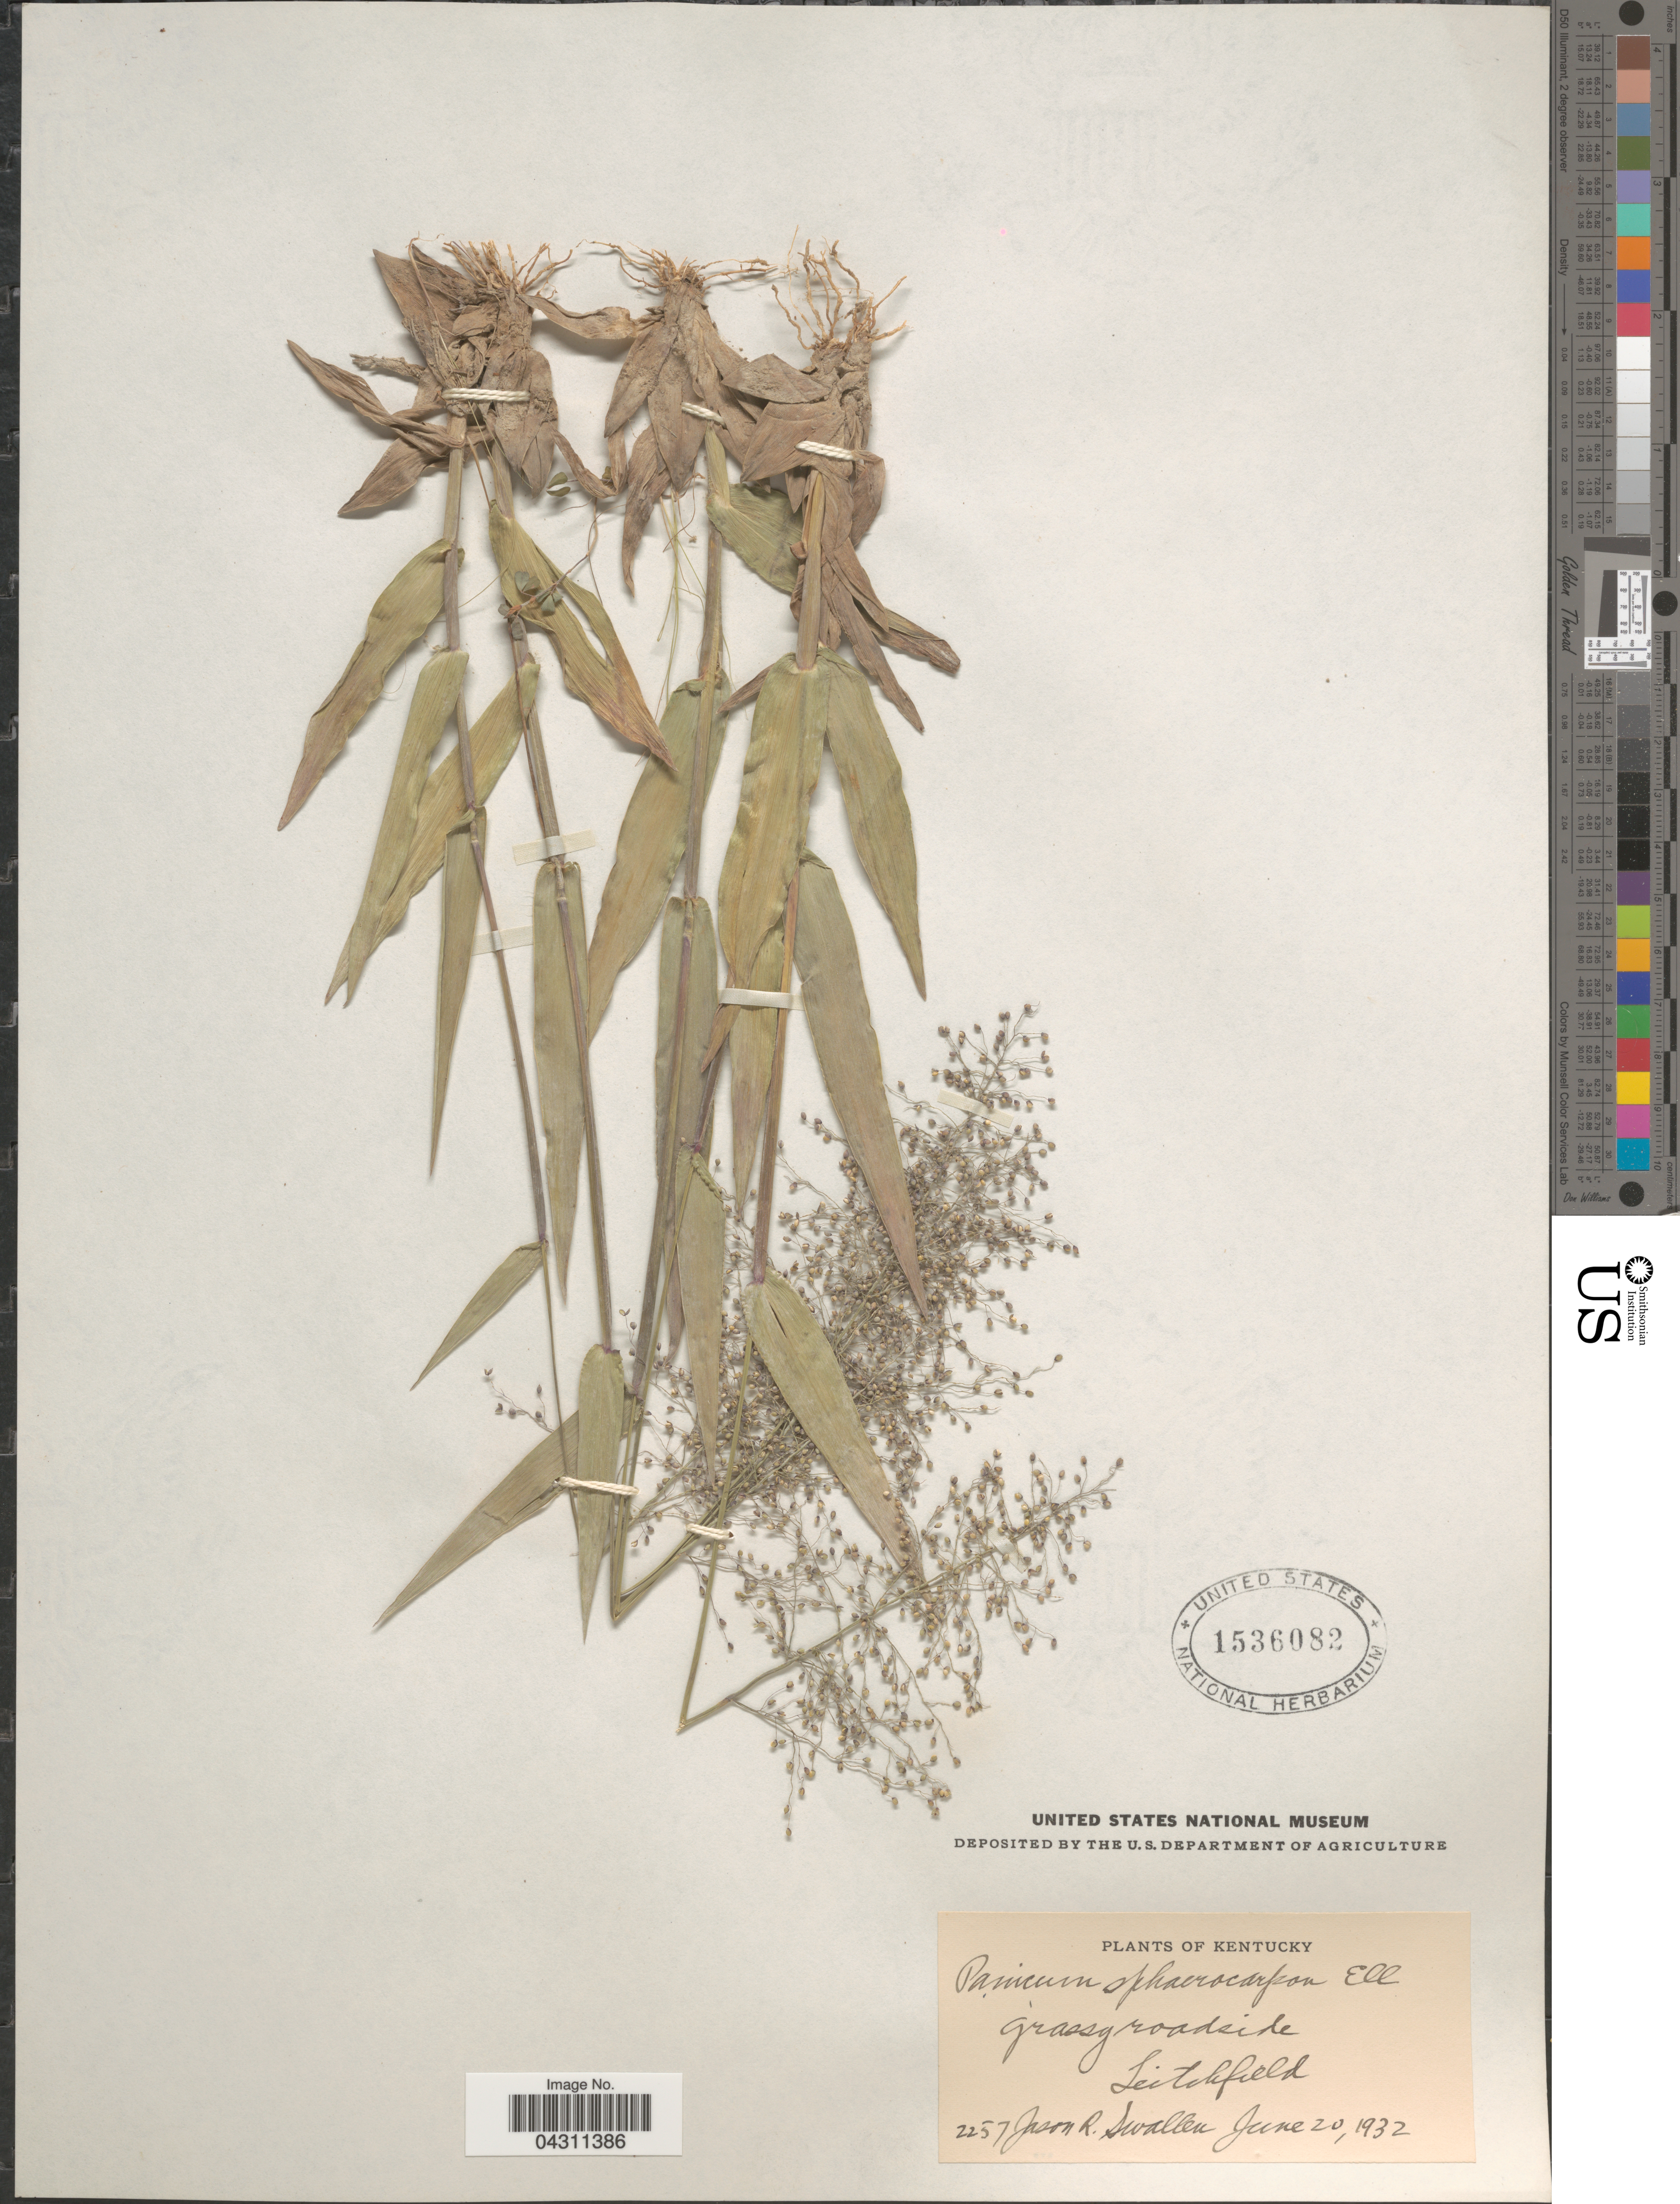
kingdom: Plantae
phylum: Tracheophyta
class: Liliopsida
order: Poales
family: Poaceae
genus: Dichanthelium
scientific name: Dichanthelium sphaerocarpon var. sphaerocarpon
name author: (Elliott) Gould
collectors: J. R. Swallen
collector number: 2257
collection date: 1932-06-20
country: United States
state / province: Kentucky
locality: Leitchfield.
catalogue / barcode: US 1536082